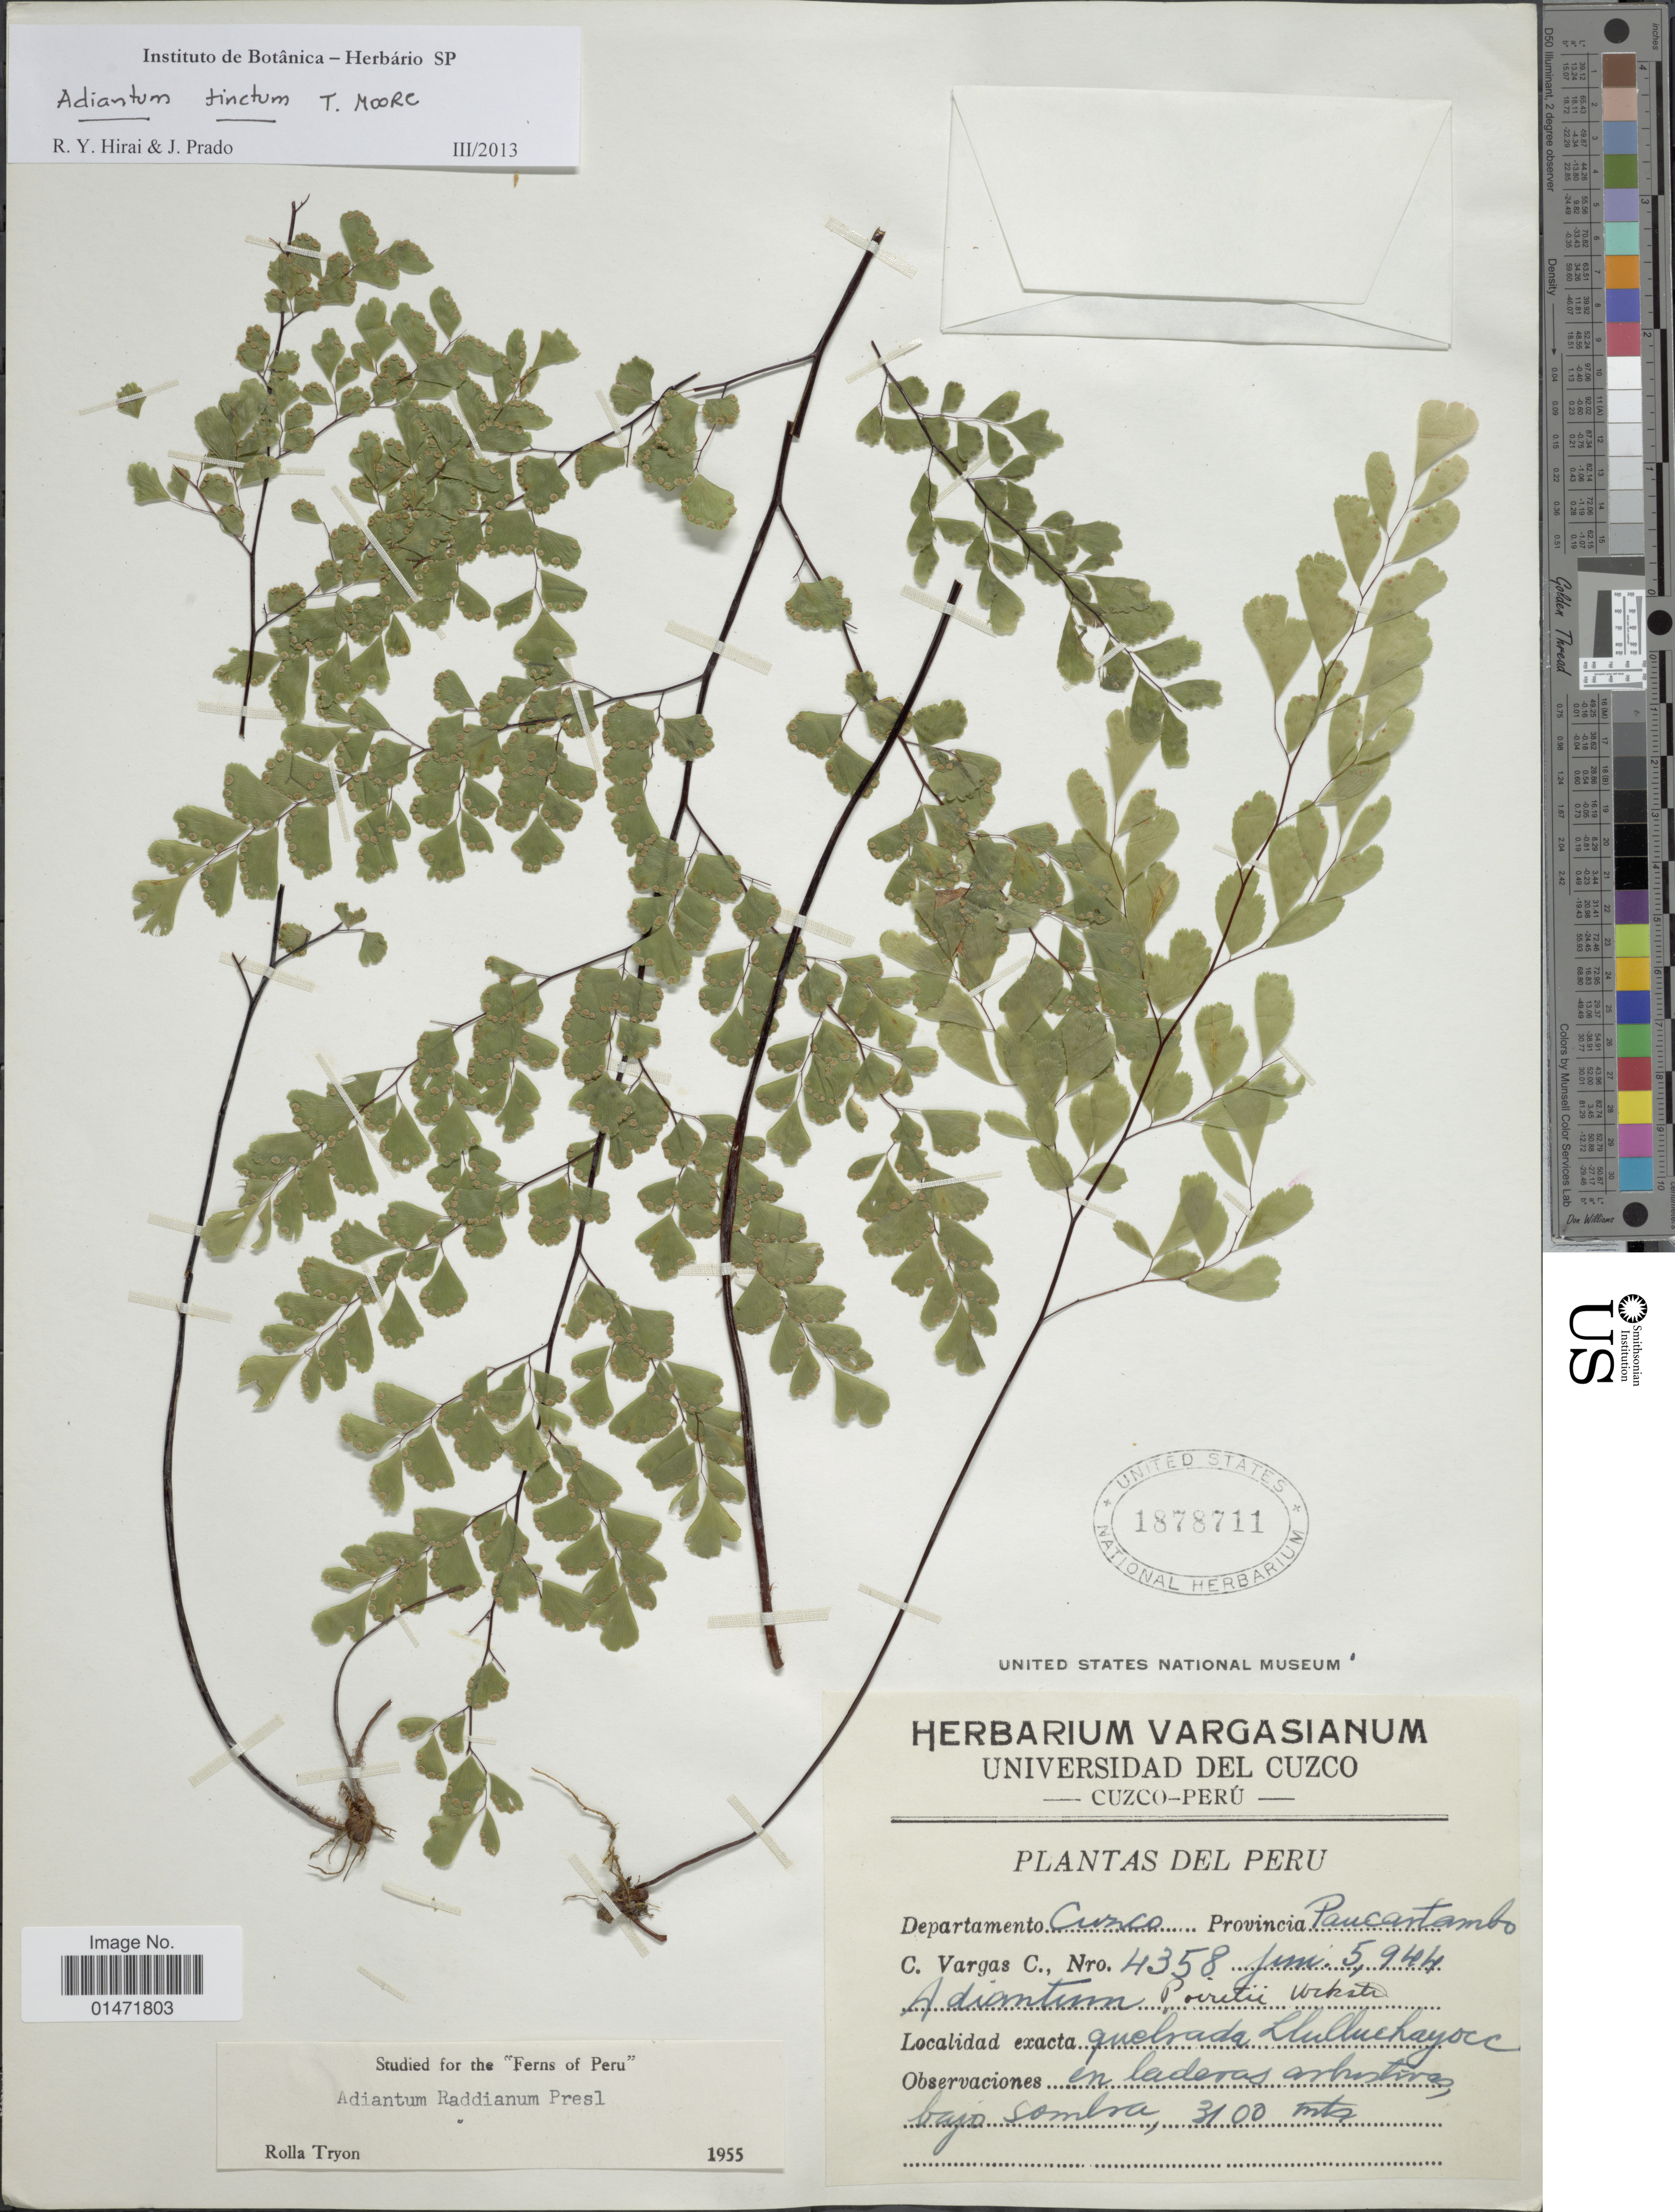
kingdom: Plantae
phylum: Tracheophyta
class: Polypodiopsida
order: Polypodiales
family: Pteridaceae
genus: Adiantum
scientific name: Adiantum tinctum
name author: T. Moore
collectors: C. Vargas Calderón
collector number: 4358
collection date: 1944-06-05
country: Peru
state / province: Cusco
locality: Provincia Paucartambo. Quebrada Llulluchayocc [Llulluchayoc].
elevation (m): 3100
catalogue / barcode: US 1878711